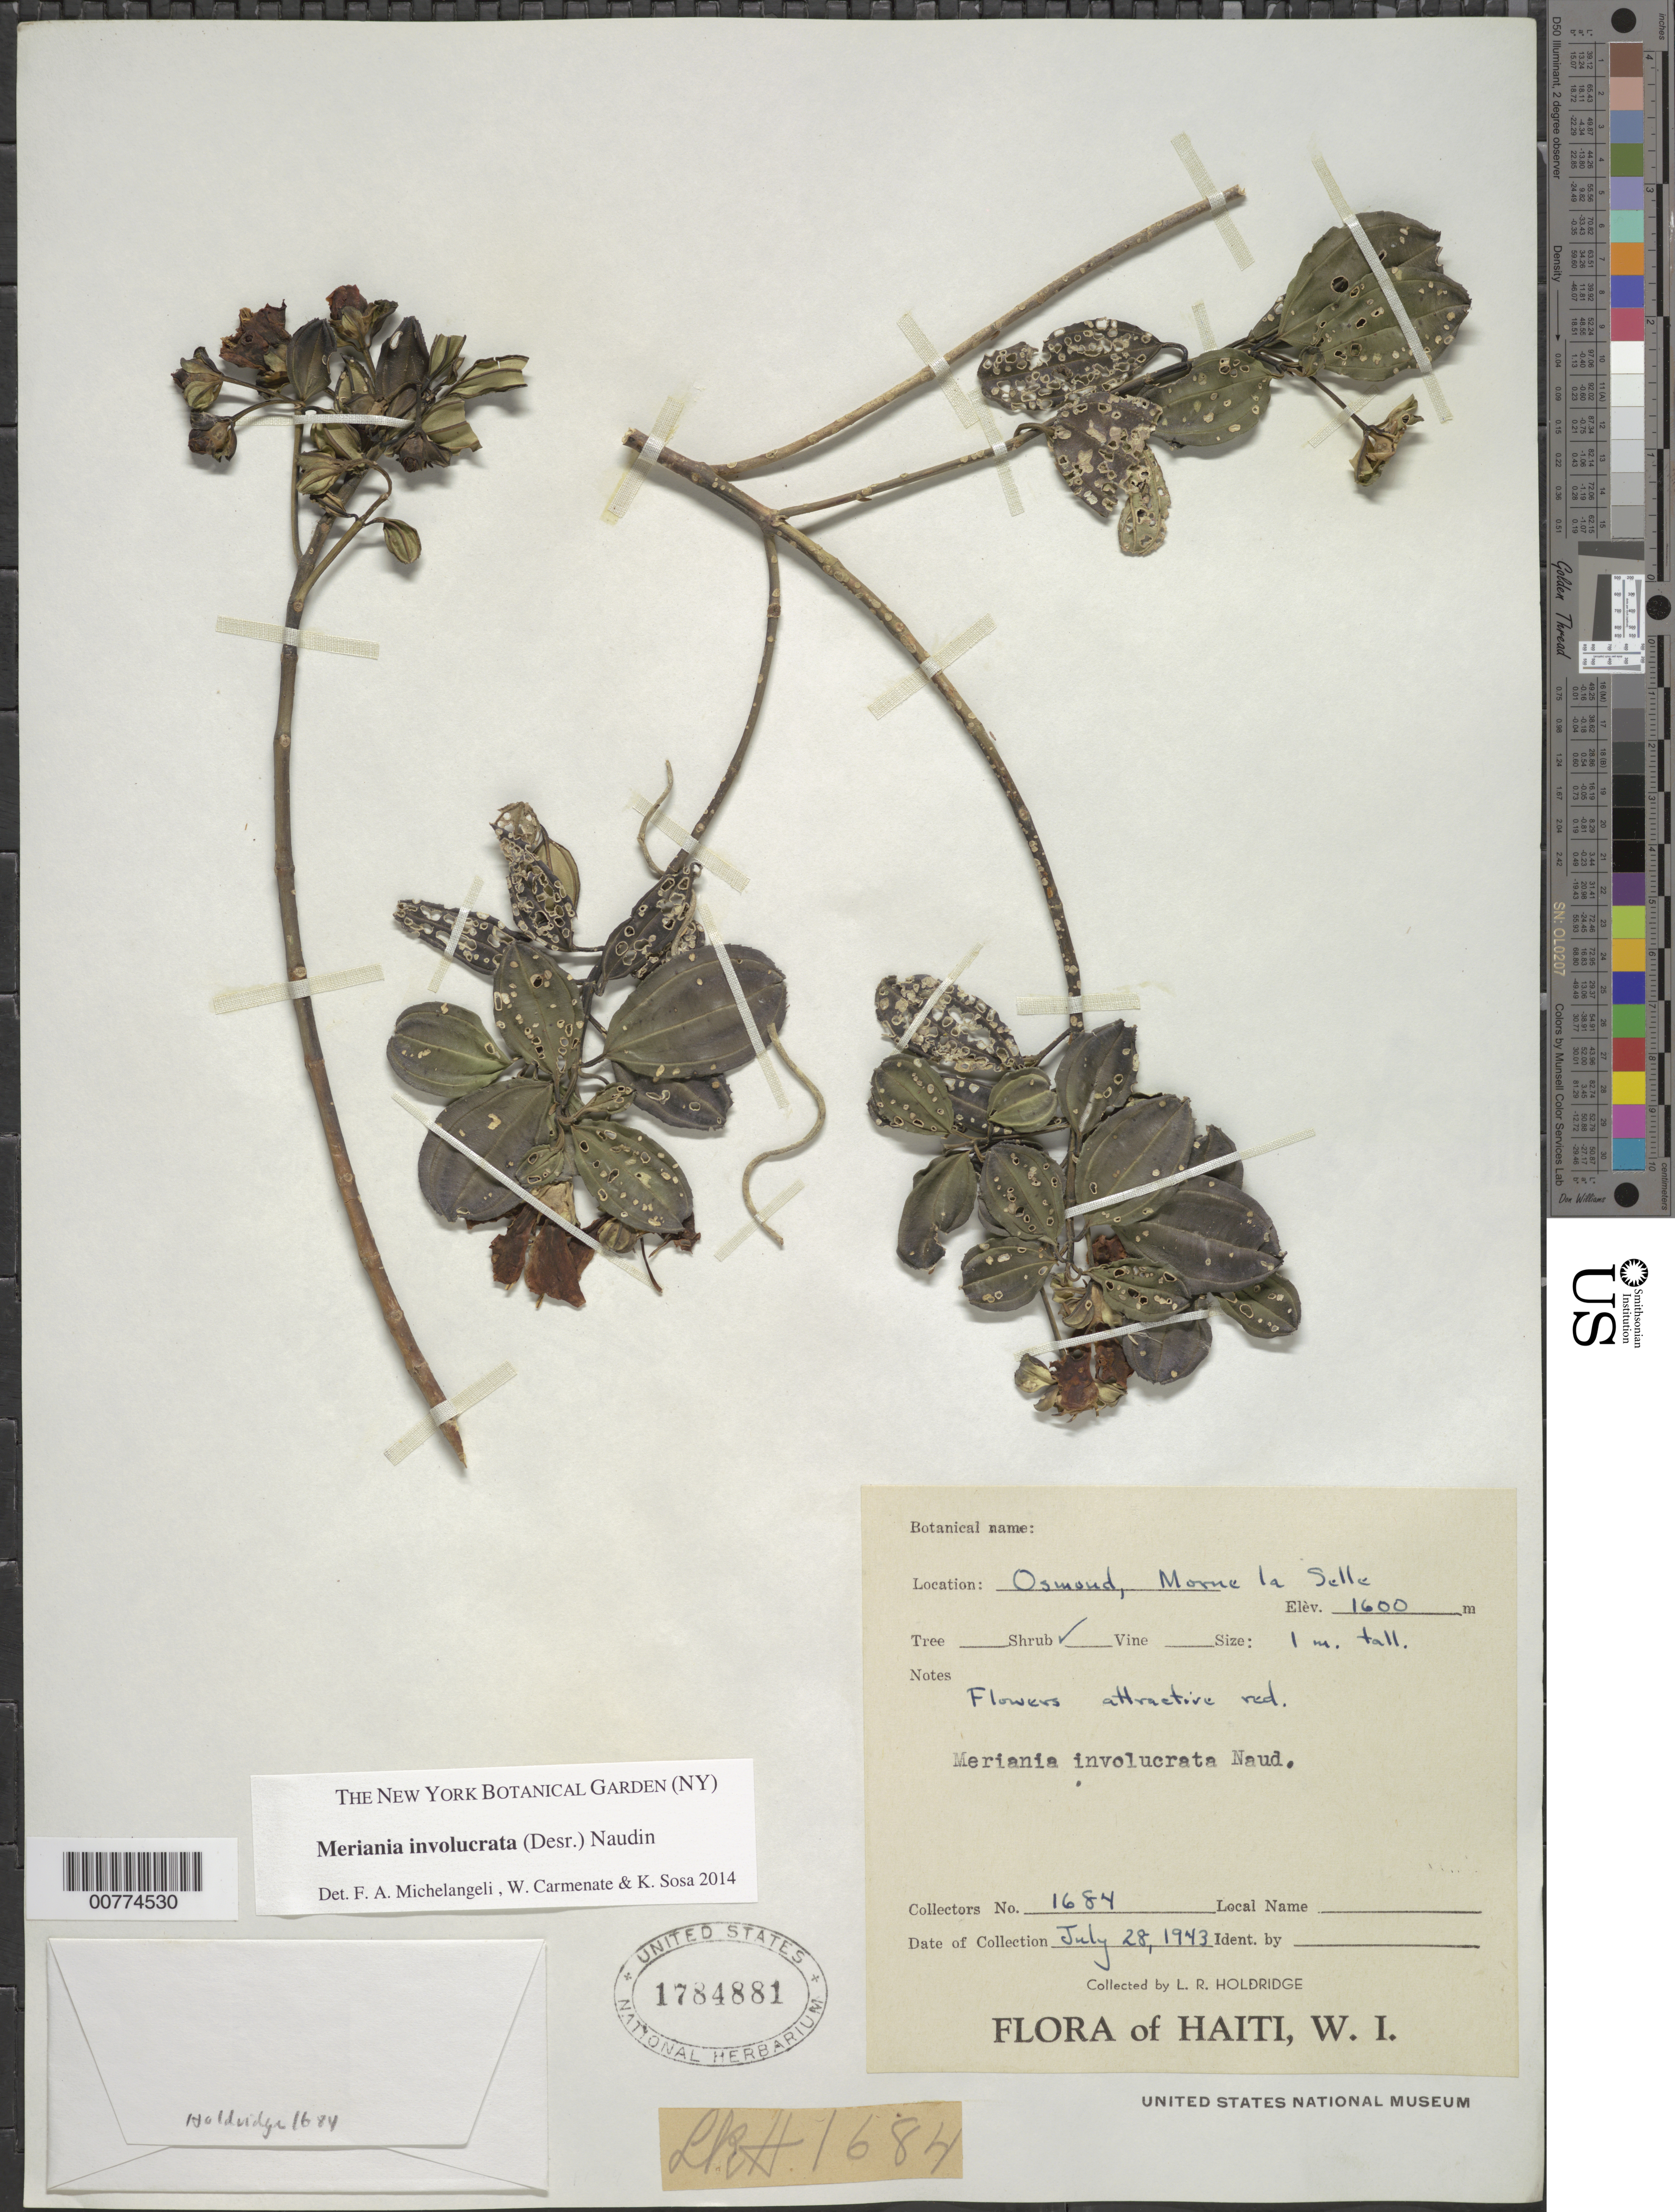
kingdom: Plantae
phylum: Tracheophyta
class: Magnoliopsida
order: Myrtales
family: Melastomataceae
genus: Meriania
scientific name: Meriania involucrata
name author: (Desr.) Naudin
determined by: Michelangeli, F. A.; Carmenate, W.; Sosa, K.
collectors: L. Holdridge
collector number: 1684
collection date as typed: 28 Jul 1943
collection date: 1943-07-28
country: Haiti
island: Hispaniola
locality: Osmoud, Morne la Selle.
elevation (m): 1600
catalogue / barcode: US 1784881